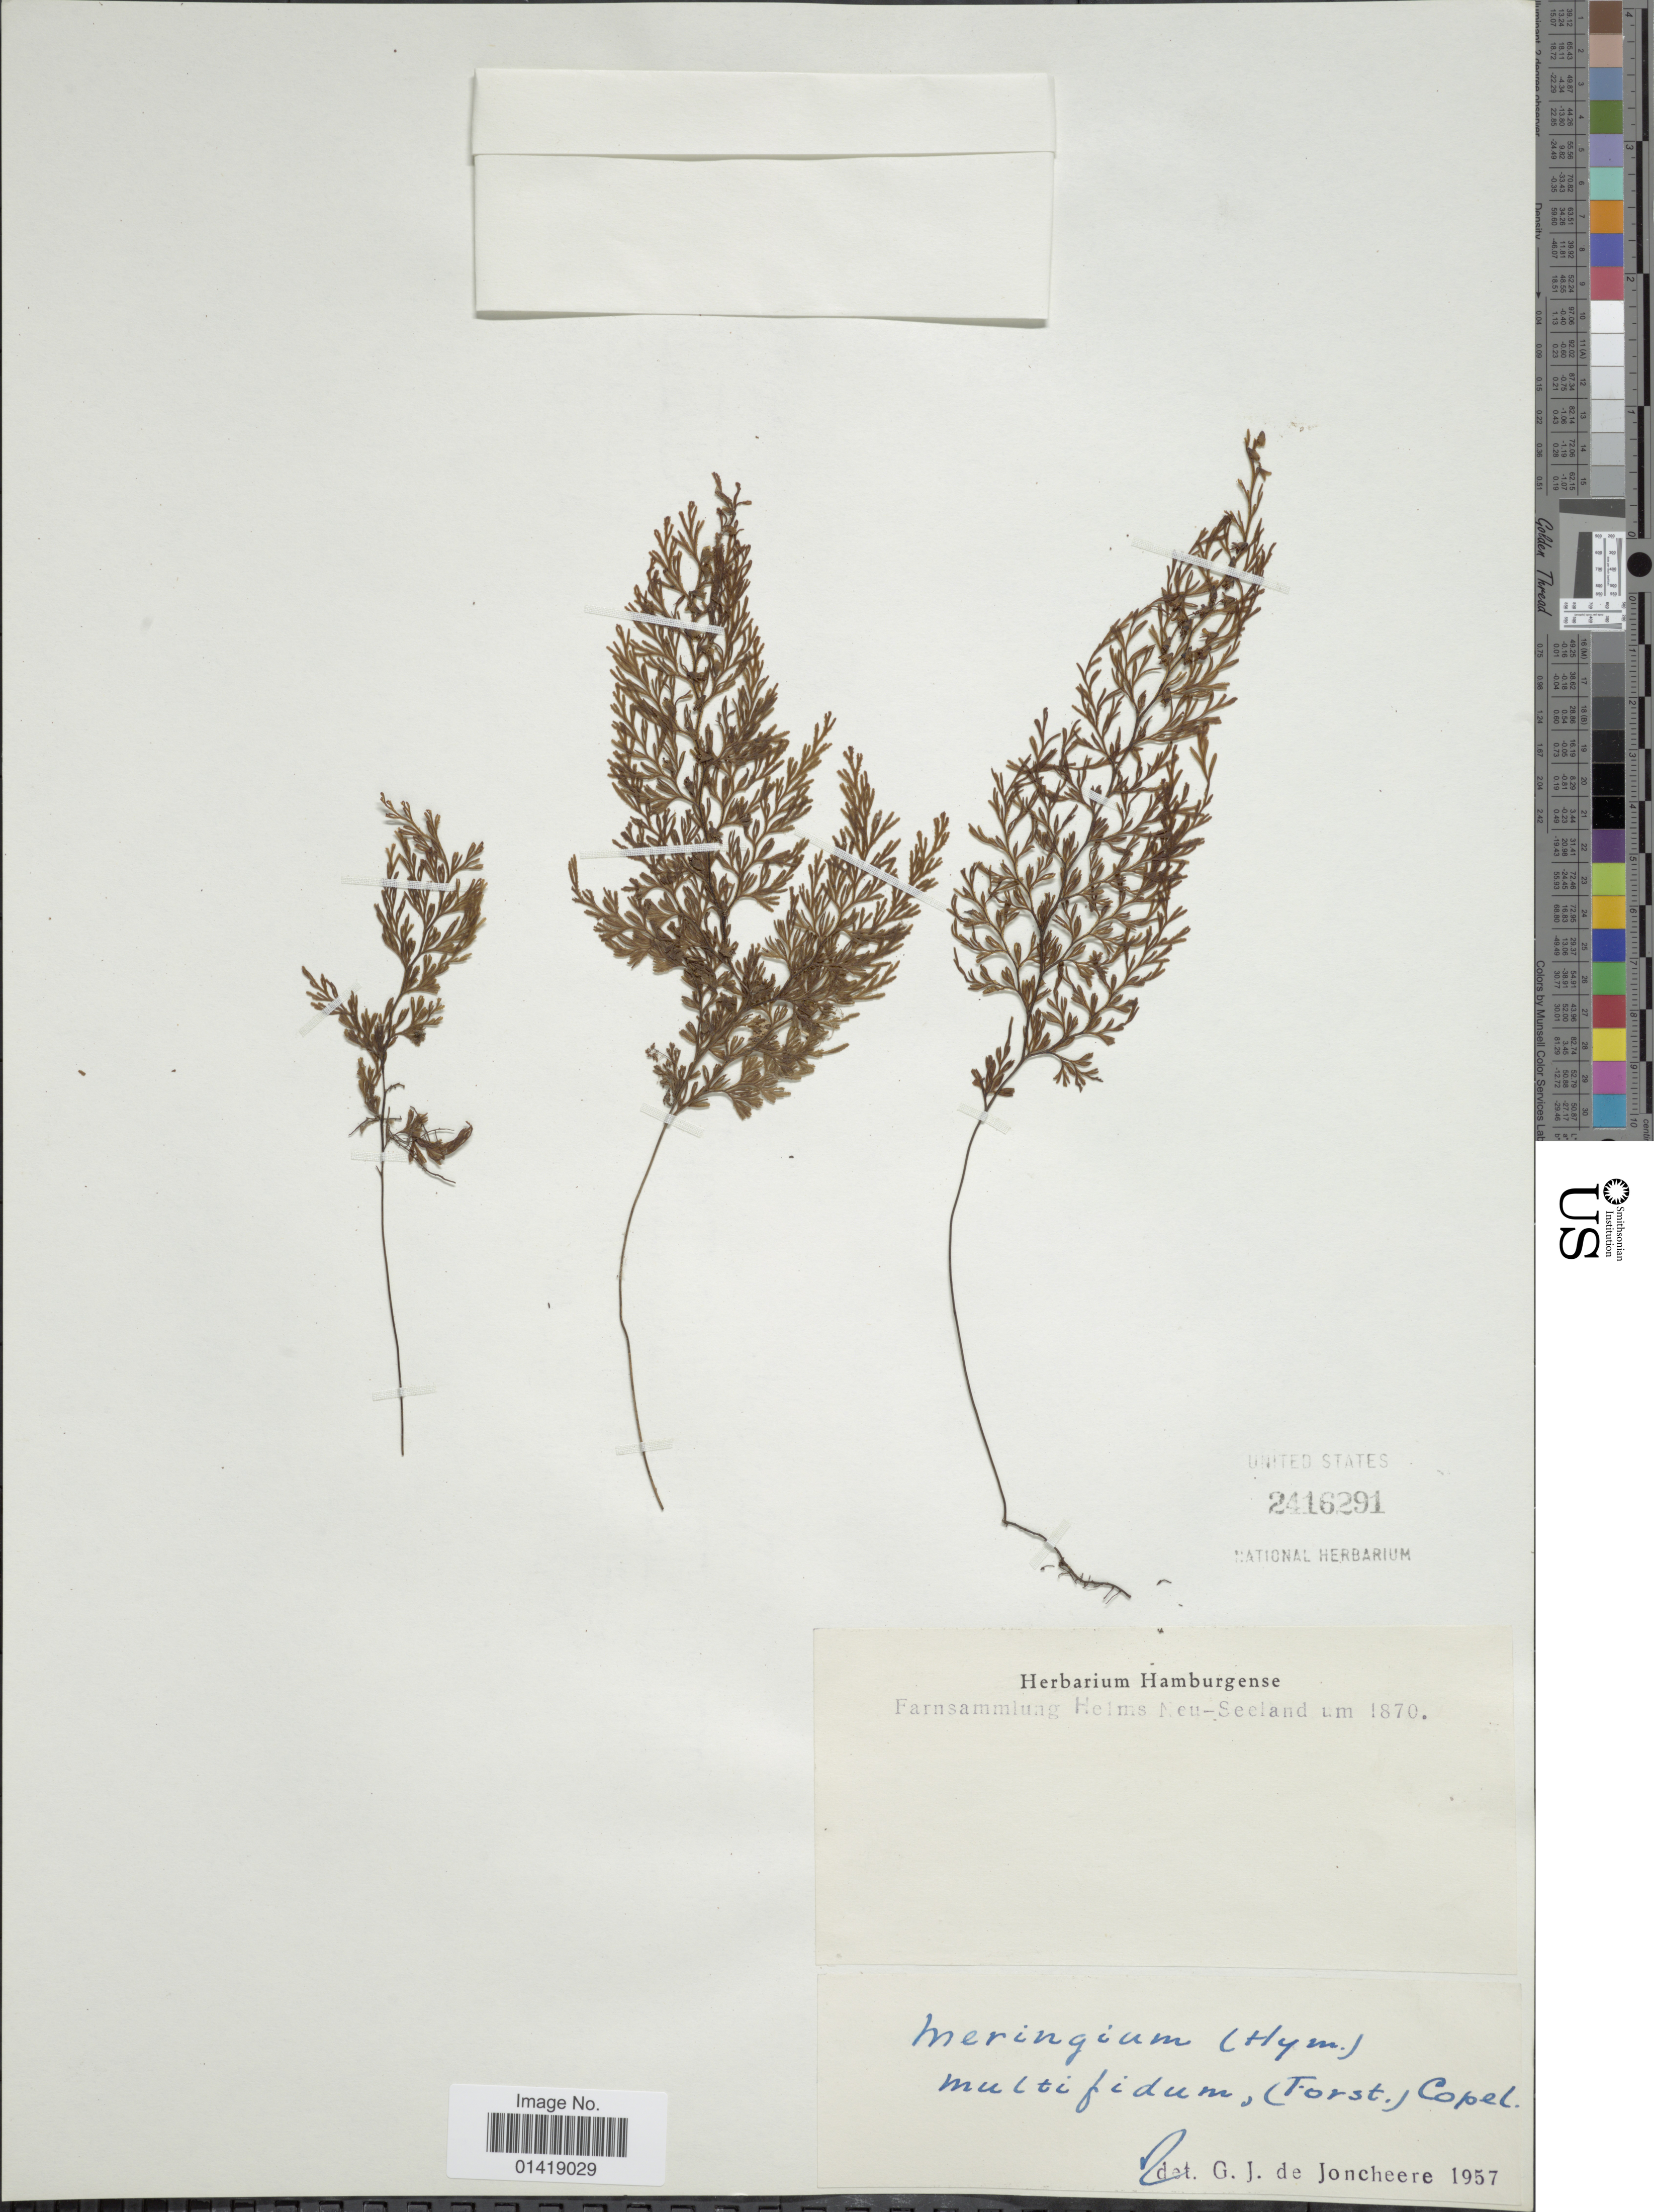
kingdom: Plantae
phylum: Tracheophyta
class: Polypodiopsida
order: Hymenophyllales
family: Hymenophyllaceae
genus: Hymenophyllum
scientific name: Hymenophyllum multifidum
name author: (G. Forst.) Sw.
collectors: Helms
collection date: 1870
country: New Zealand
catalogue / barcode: US 2416291